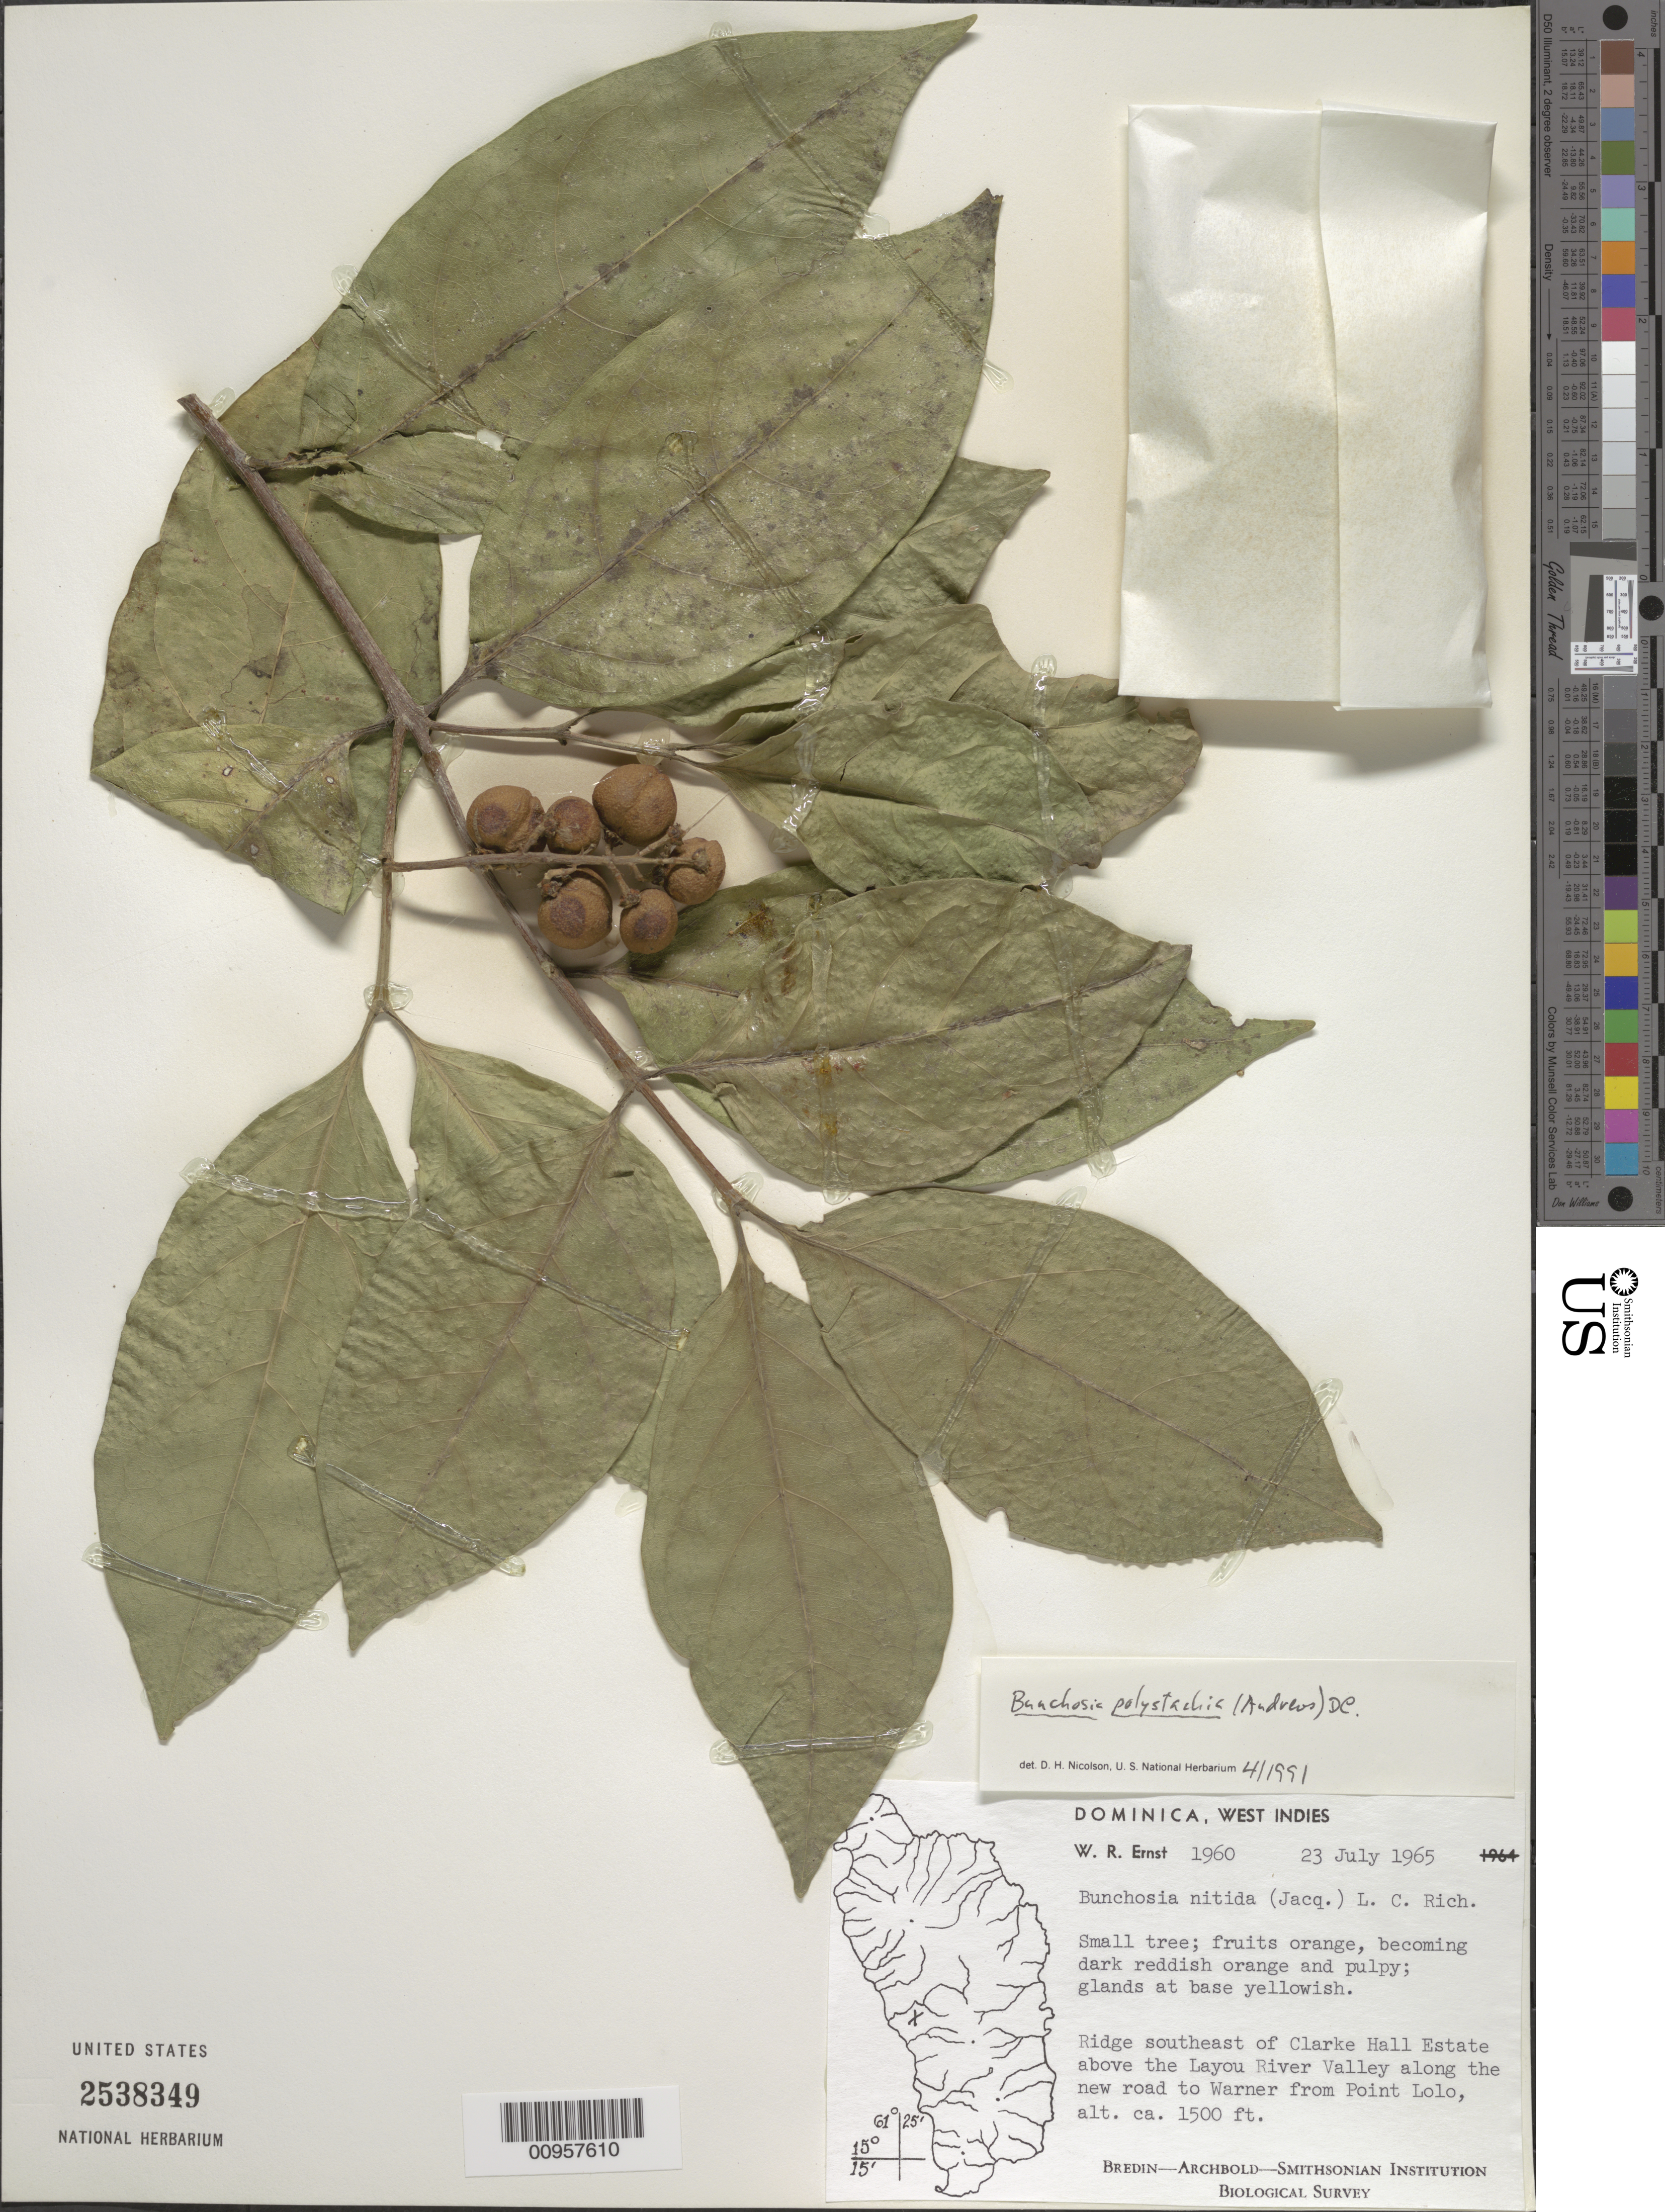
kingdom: Plantae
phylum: Tracheophyta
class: Magnoliopsida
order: Malpighiales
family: Malpighiaceae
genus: Bunchosia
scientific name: Bunchosia polystachya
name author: (Andrews) DC.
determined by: Nicolson, Dan H.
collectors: W. R. Ernst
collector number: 1960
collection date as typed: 23 Jul 1965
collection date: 1965-07-23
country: Dominica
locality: Ridge SE of Clarke Hall Estate above the Layou River Valley along the new road to Warner from Point Lolo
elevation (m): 457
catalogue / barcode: US 2538349